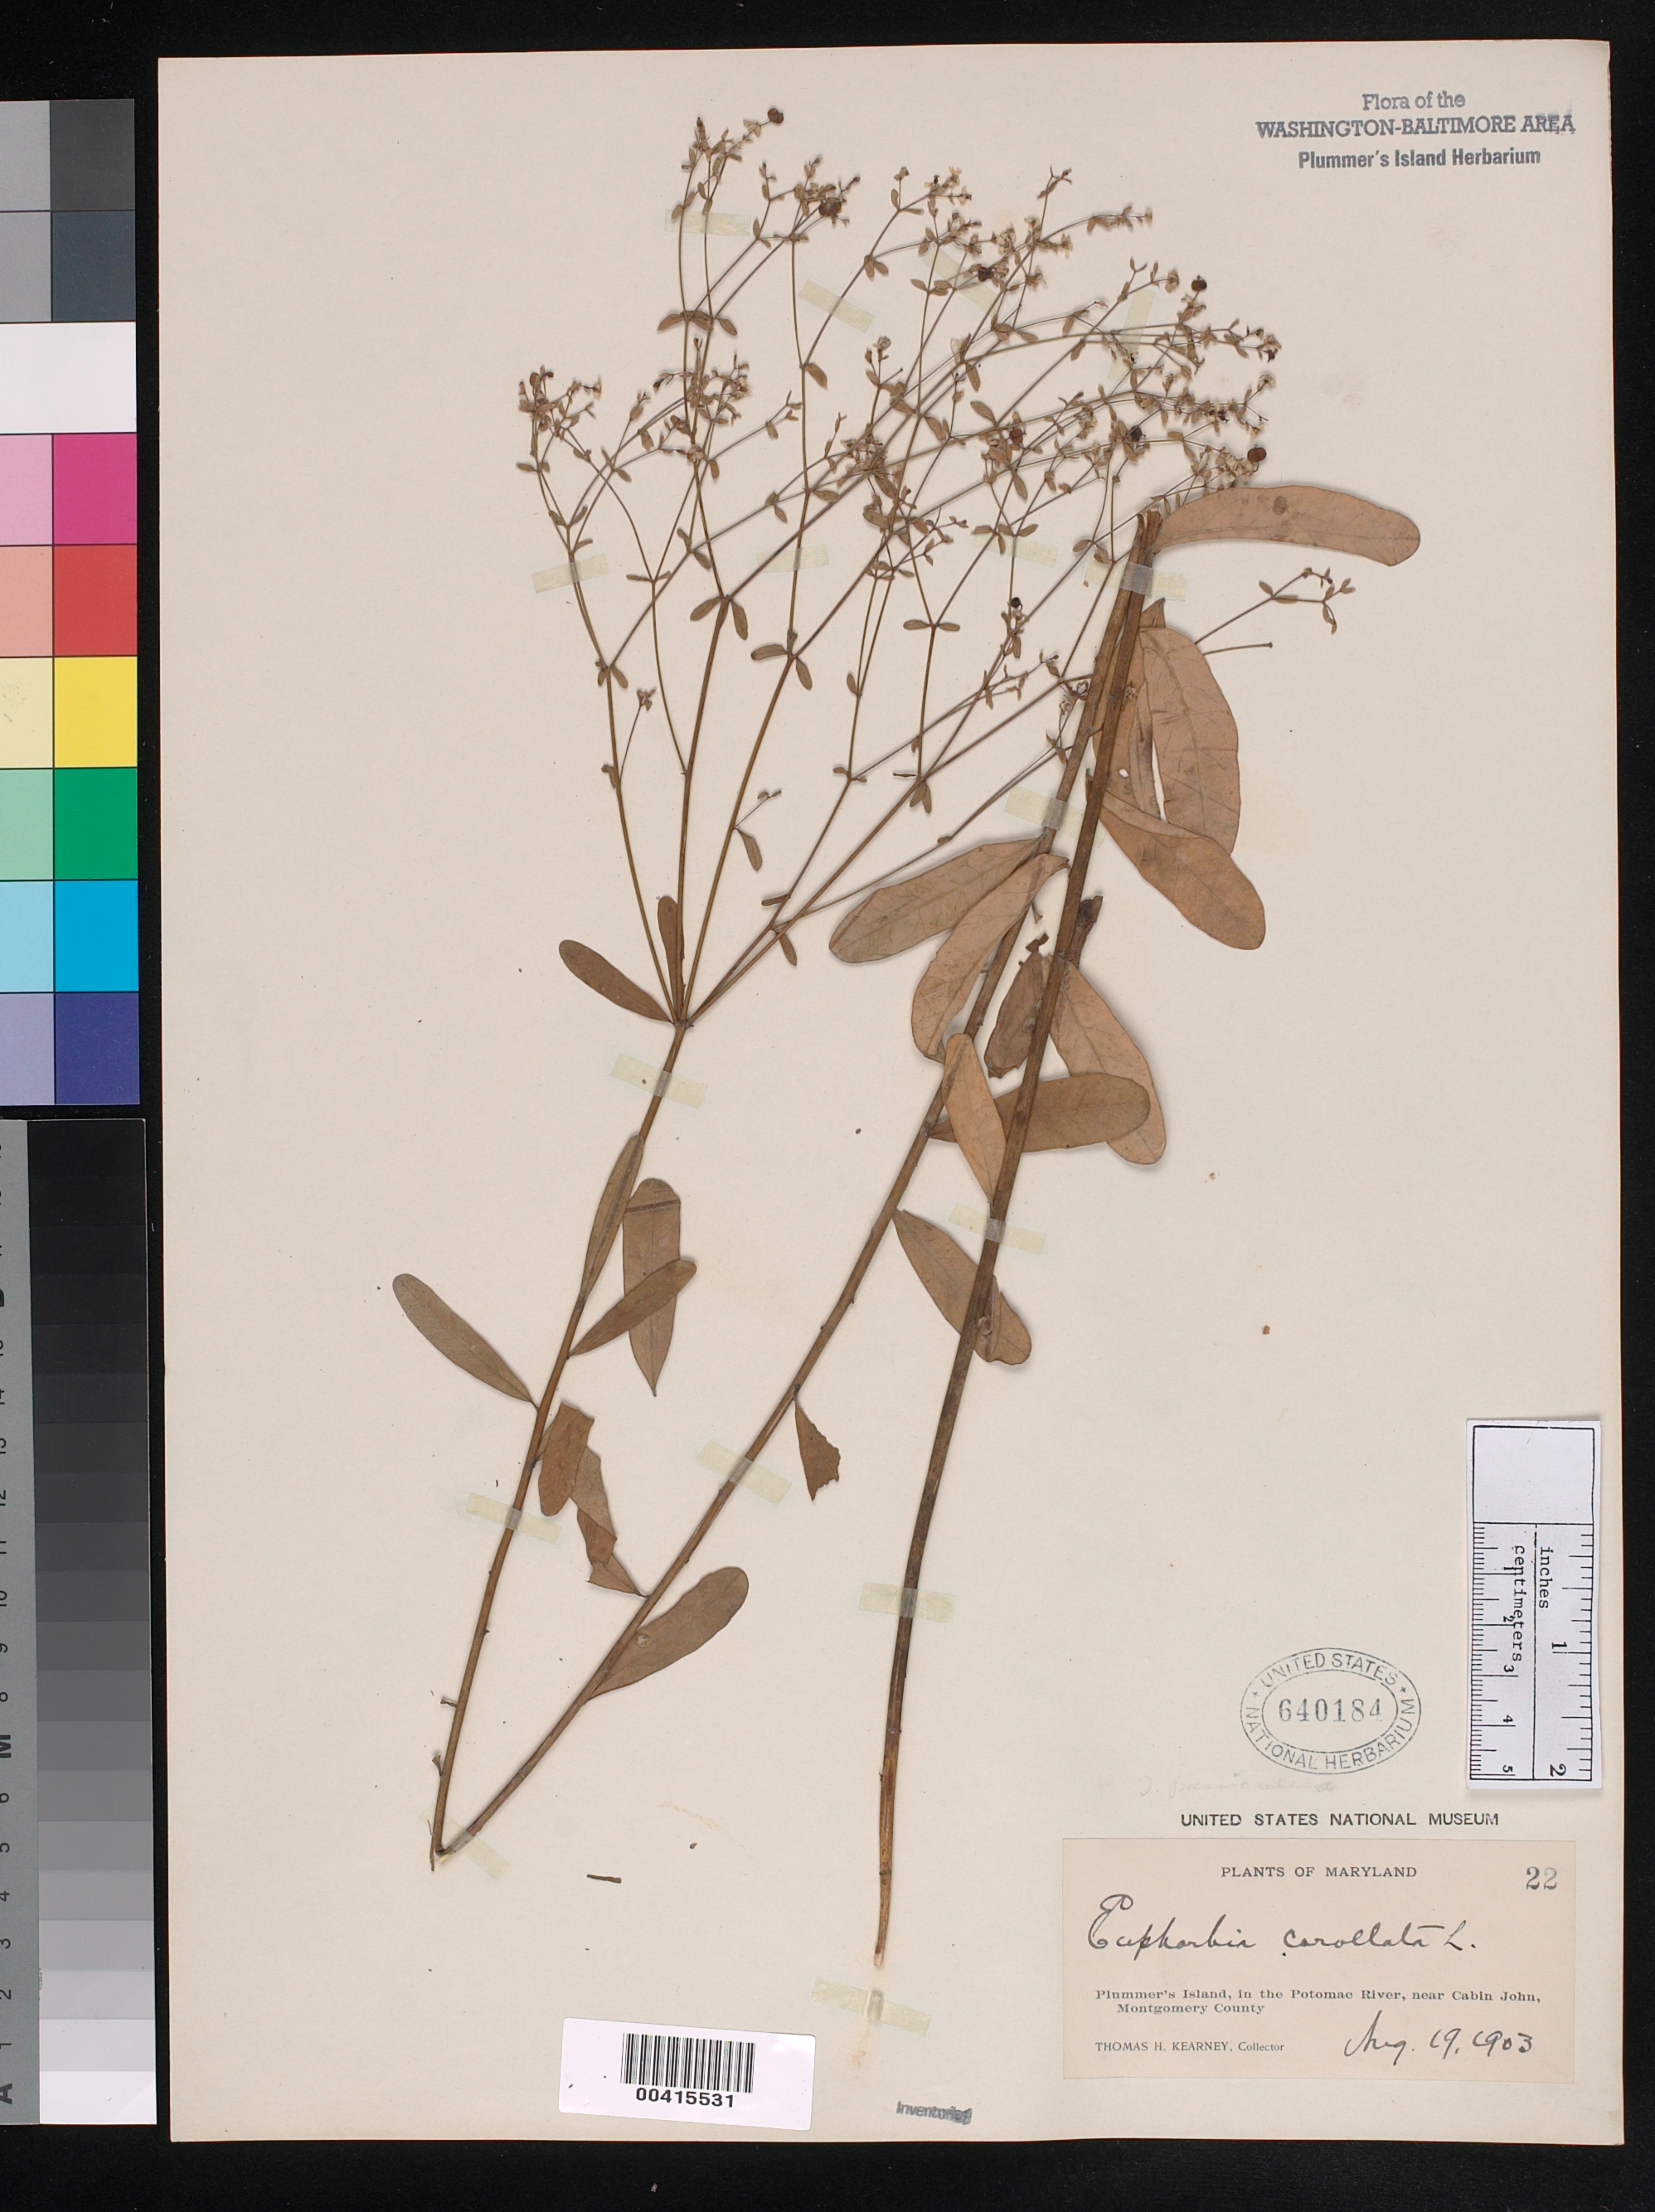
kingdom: Plantae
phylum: Tracheophyta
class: Magnoliopsida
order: Malpighiales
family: Euphorbiaceae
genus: Euphorbia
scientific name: Euphorbia corollata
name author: L.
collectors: T. H. Kearney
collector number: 22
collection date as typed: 19 Aug 1903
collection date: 1903-08-19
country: United States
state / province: Maryland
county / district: Montgomery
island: Plummers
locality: Plummer's Island C. & O. Canal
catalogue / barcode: US 640184